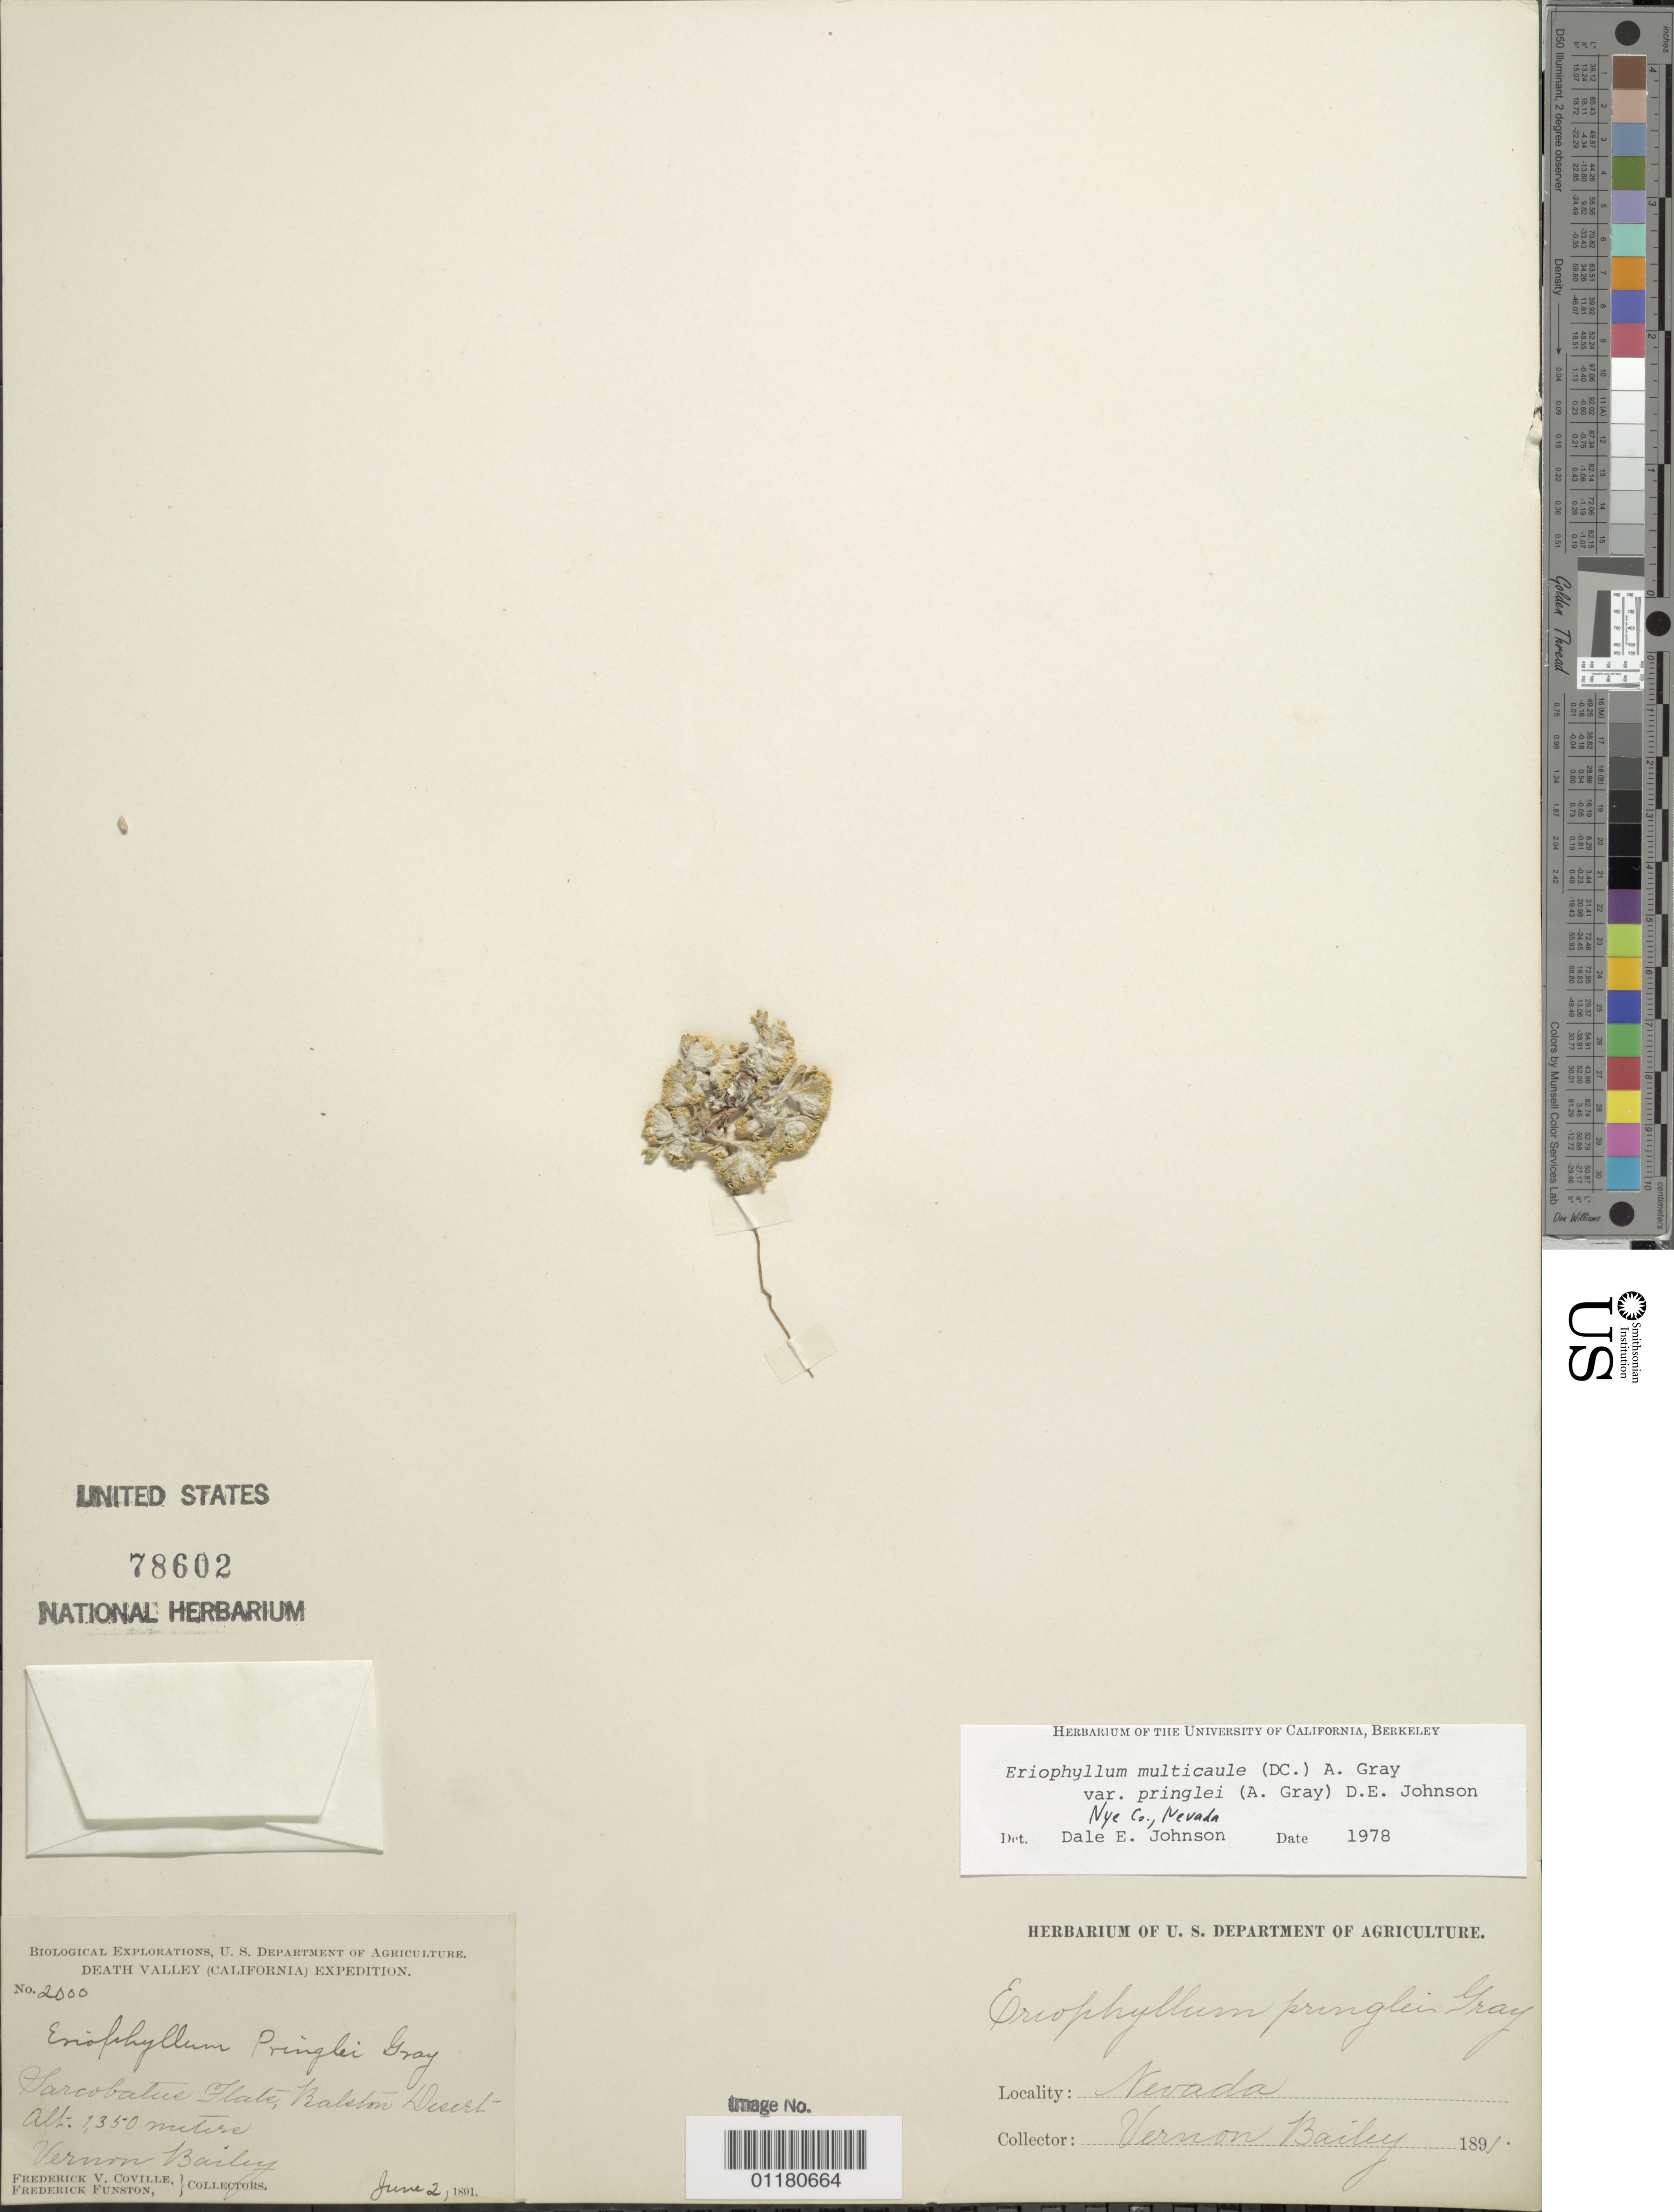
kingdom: Plantae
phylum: Tracheophyta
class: Magnoliopsida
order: Asterales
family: Asteraceae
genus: Eriophyllum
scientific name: Eriophyllum multicaule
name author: (DC.) A. Gray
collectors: V. O. Bailey, F. V. Coville & F. Funston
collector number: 2000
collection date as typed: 02 Jun 1891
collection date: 1891-06-02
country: United States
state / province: Nevada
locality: Sarcobatus Flat, Balston Desert.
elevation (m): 1350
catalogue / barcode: US 78602